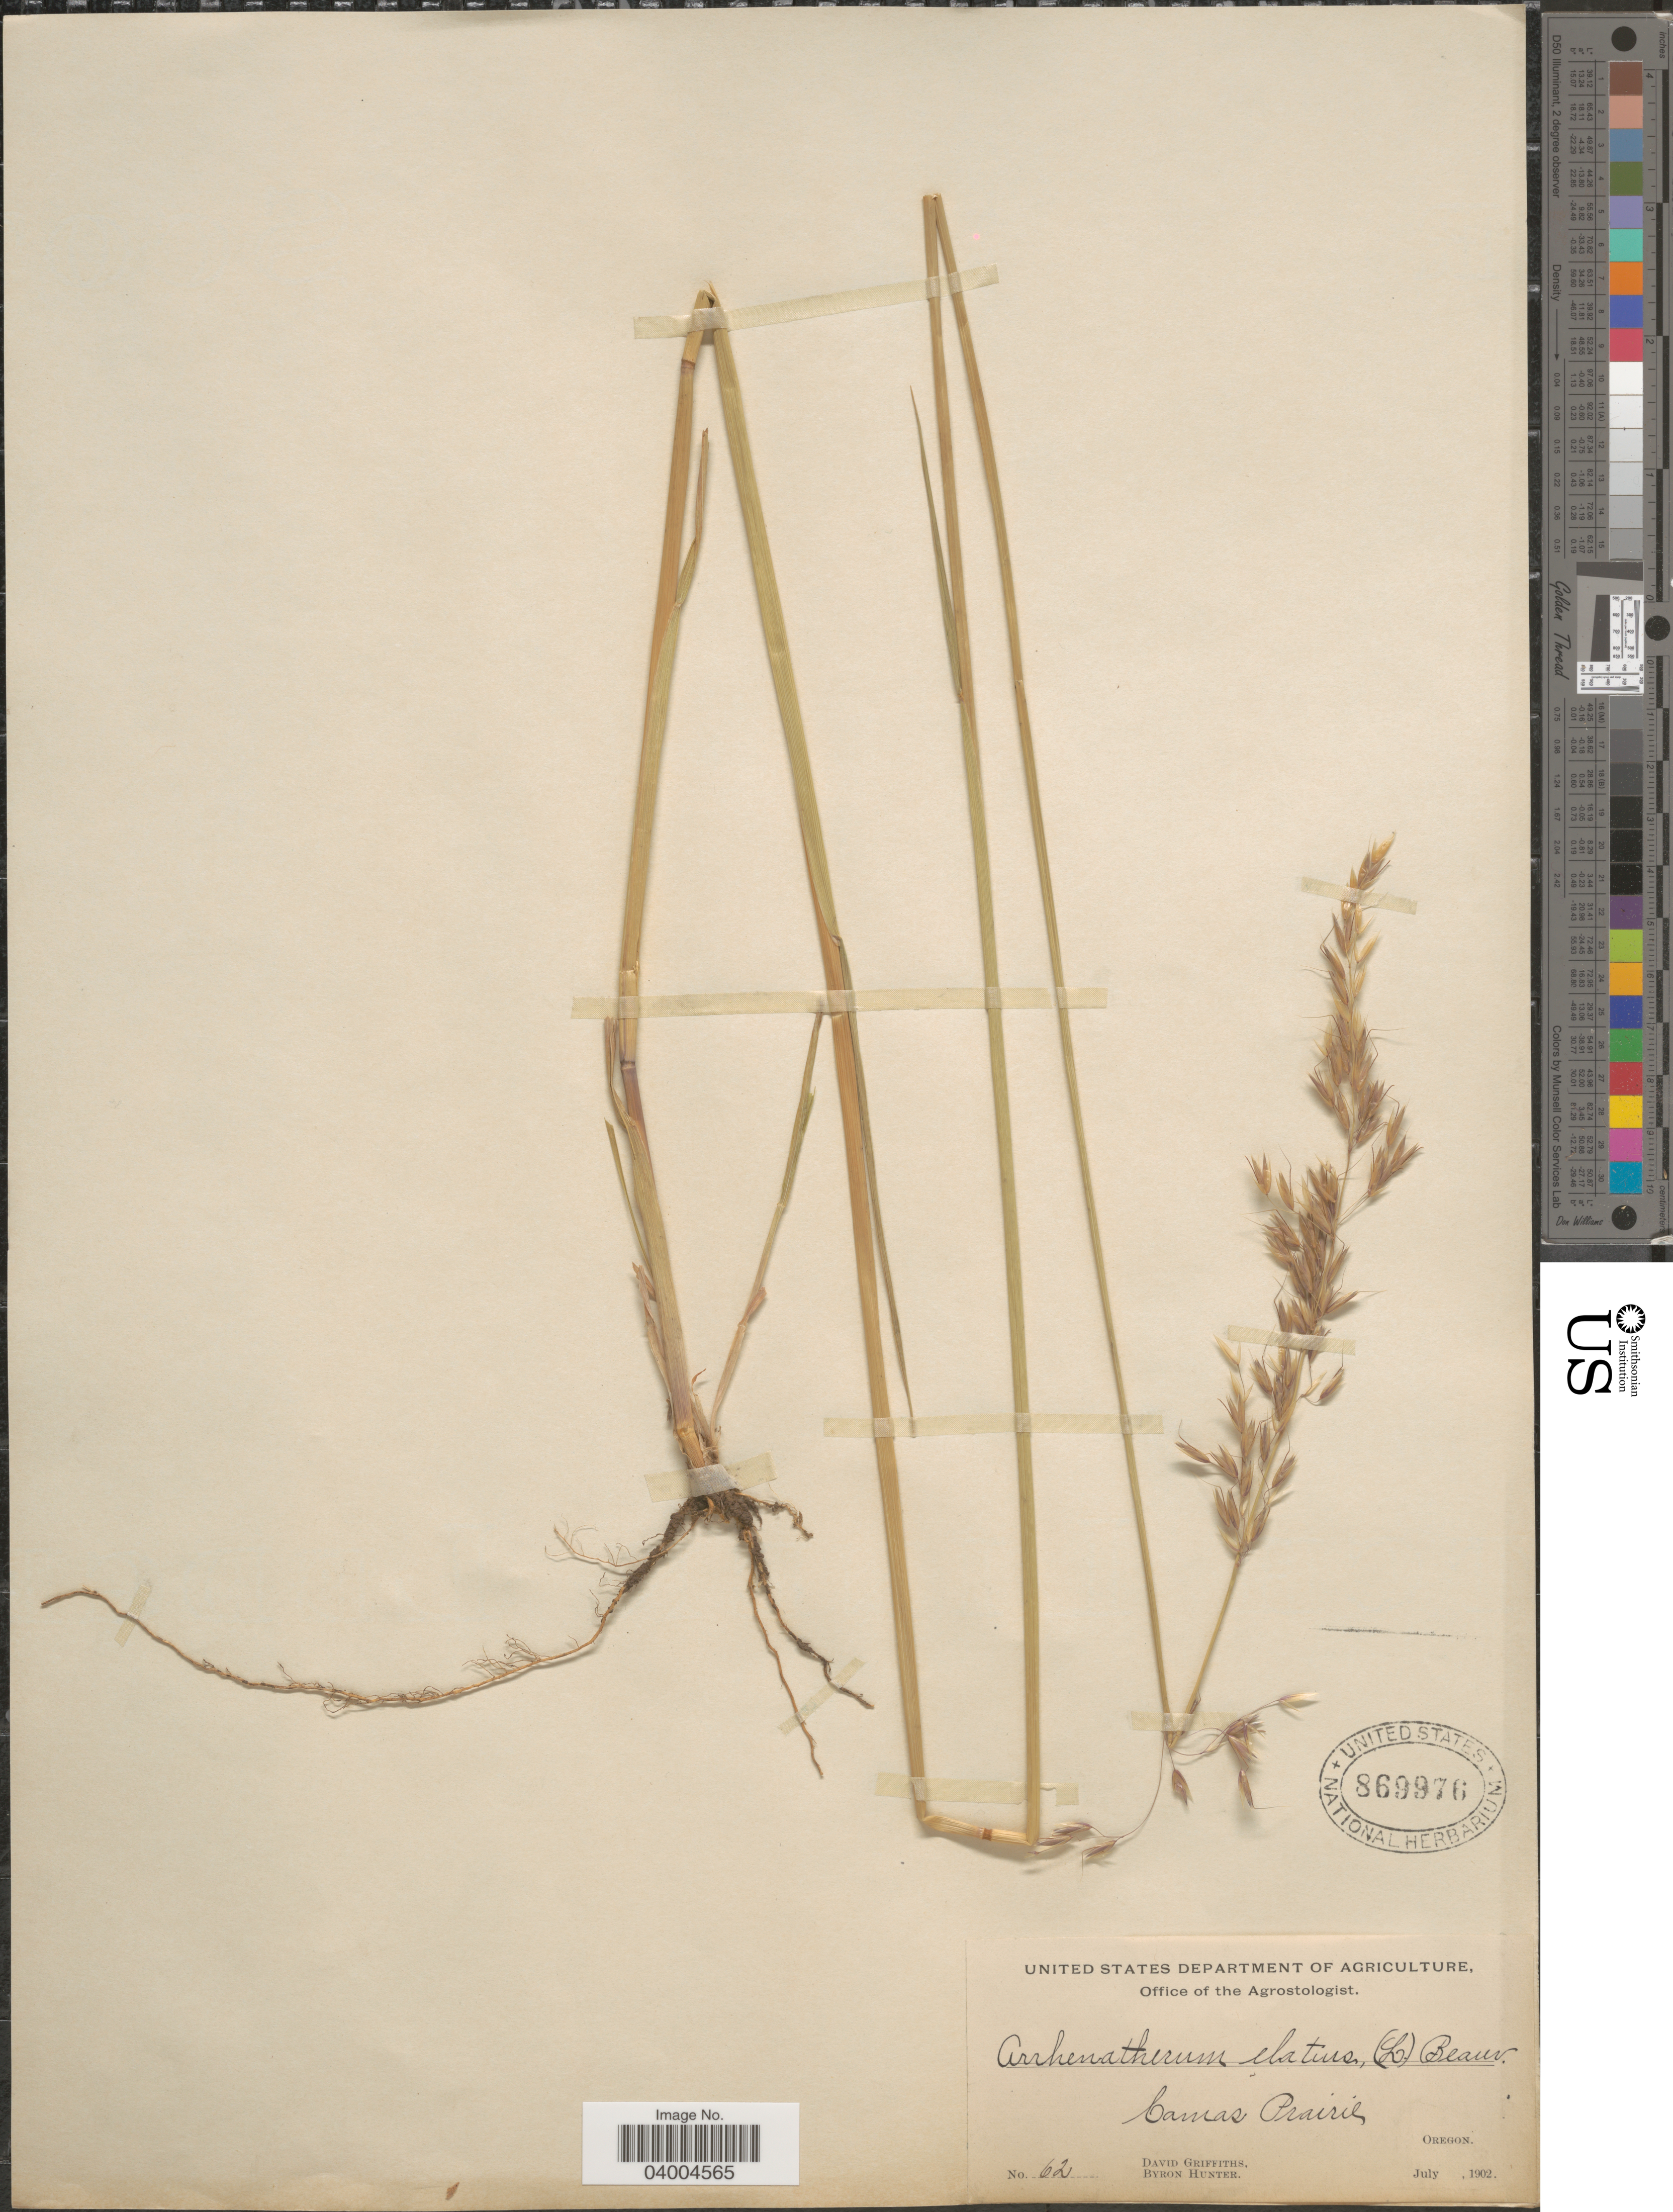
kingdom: Plantae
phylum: Tracheophyta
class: Liliopsida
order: Poales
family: Poaceae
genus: Arrhenatherum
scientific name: Arrhenatherum elatius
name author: (L.) J. Presl & C. Presl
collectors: D. Griffiths & B. Hunter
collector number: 62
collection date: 1902-07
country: United States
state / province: Oregon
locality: Camas Prairie.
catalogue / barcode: US 869976